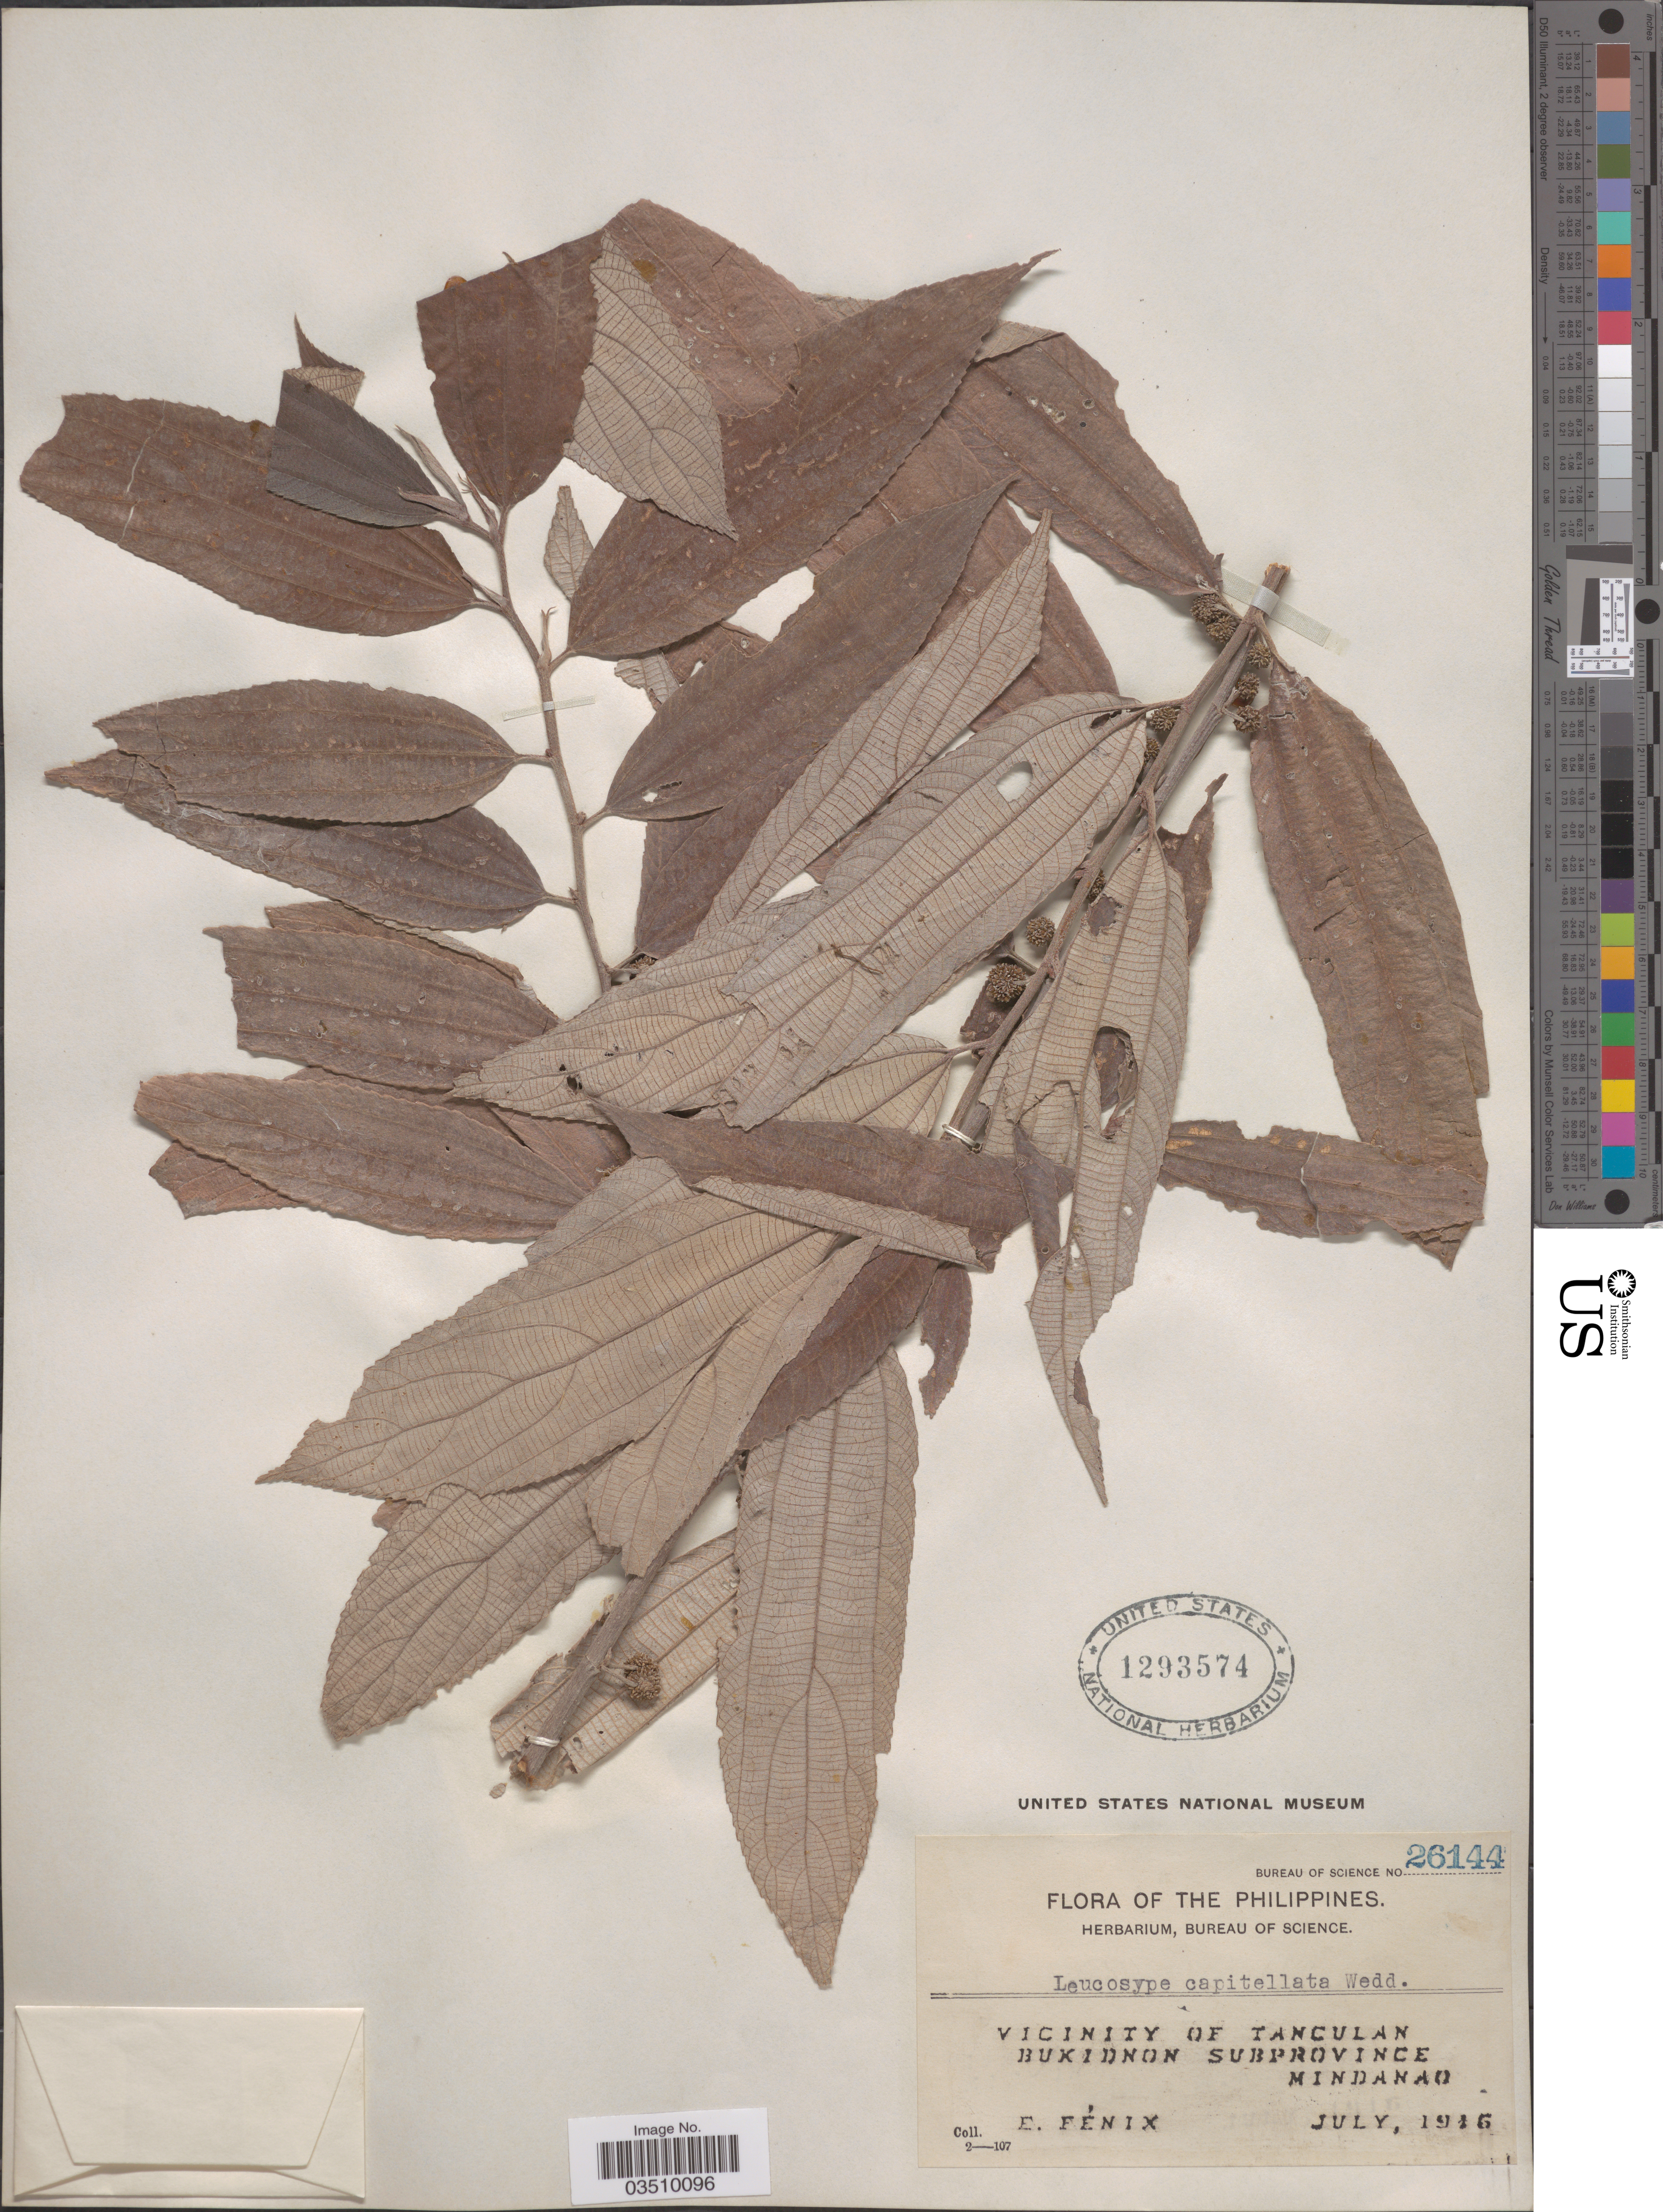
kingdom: Plantae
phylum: Tracheophyta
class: Magnoliopsida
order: Rosales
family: Urticaceae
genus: Leucosyke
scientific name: Leucosyke capitellata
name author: (Poir.) Wedd.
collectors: E. Fénix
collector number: Bureau of Science 26144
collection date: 1916-07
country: Philippines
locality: Vicinity of Tanculan. Bukidnon Subprovince. Mindanao.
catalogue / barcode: US 1293574